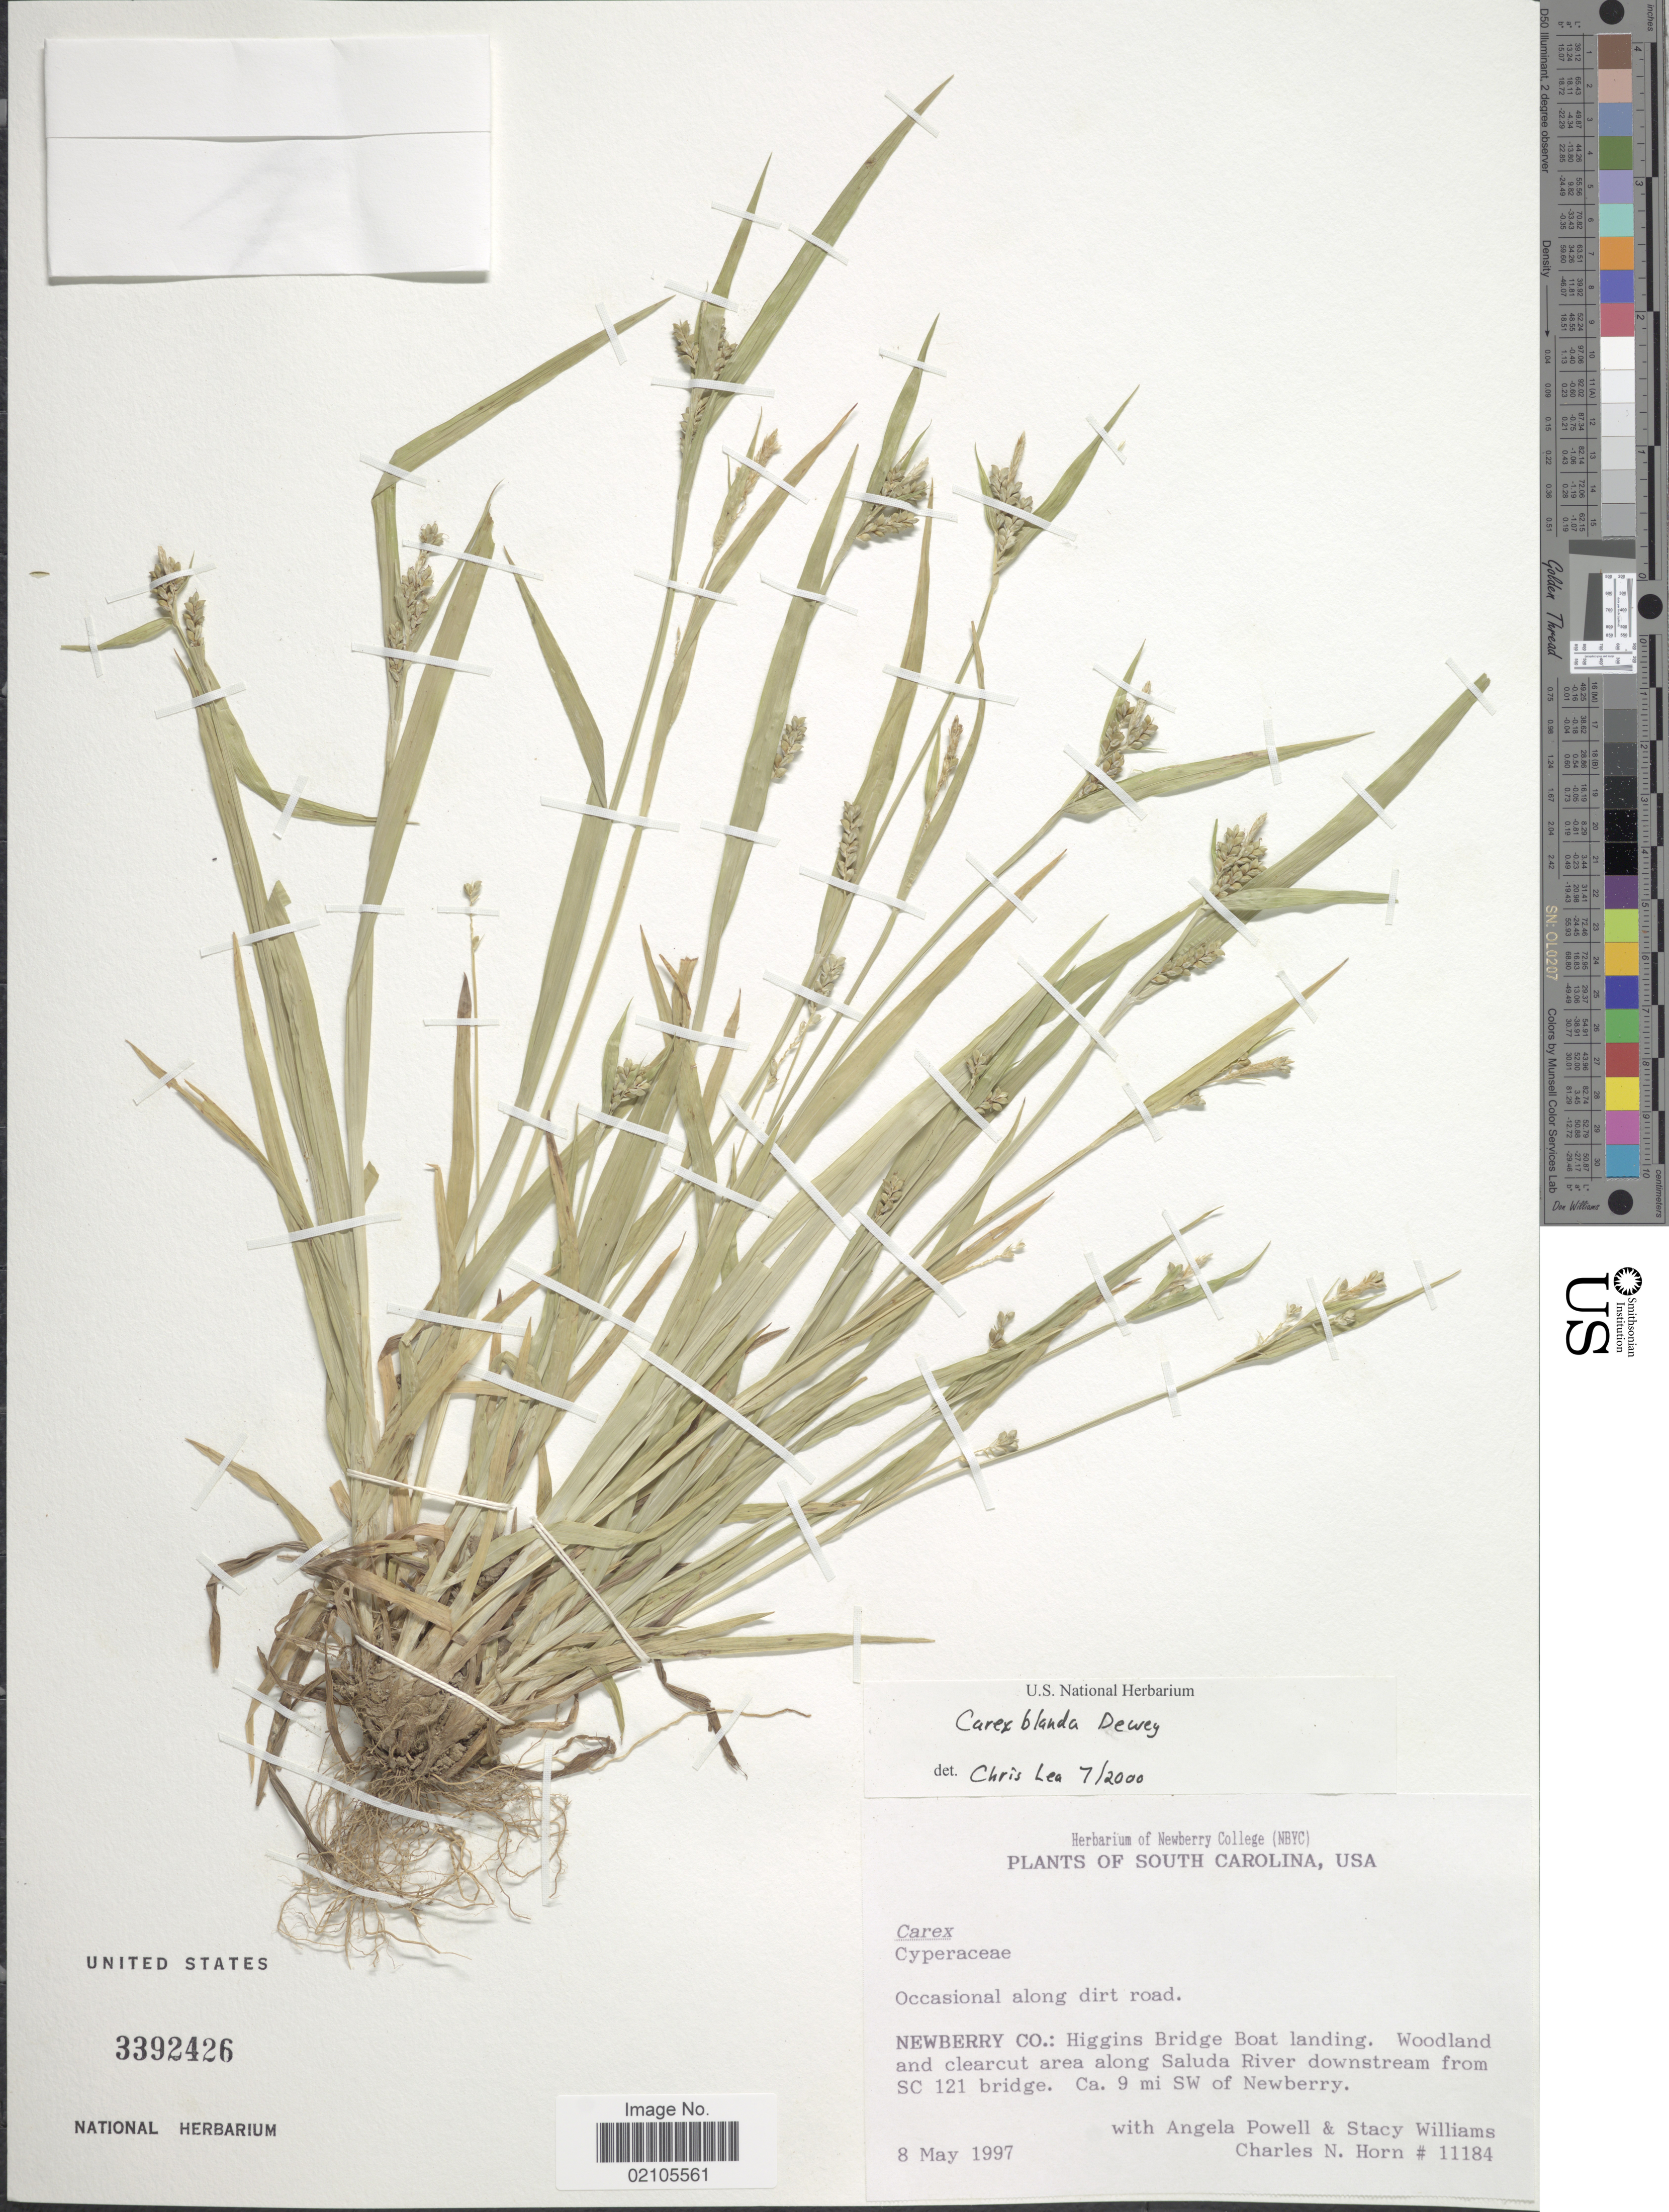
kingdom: Plantae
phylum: Tracheophyta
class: Liliopsida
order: Poales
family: Cyperaceae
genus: Carex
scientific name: Carex blanda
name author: Dewey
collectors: A. Powell, S. Williams & C. N. Horn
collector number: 11184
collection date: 1997-05-08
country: United States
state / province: South Carolina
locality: Newberry Co.: Higgins Bridge Boat Landing, along Saluda River downstream from SC 121 bridge, Ca. 9 mi. SW of Newberry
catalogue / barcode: US 3392426